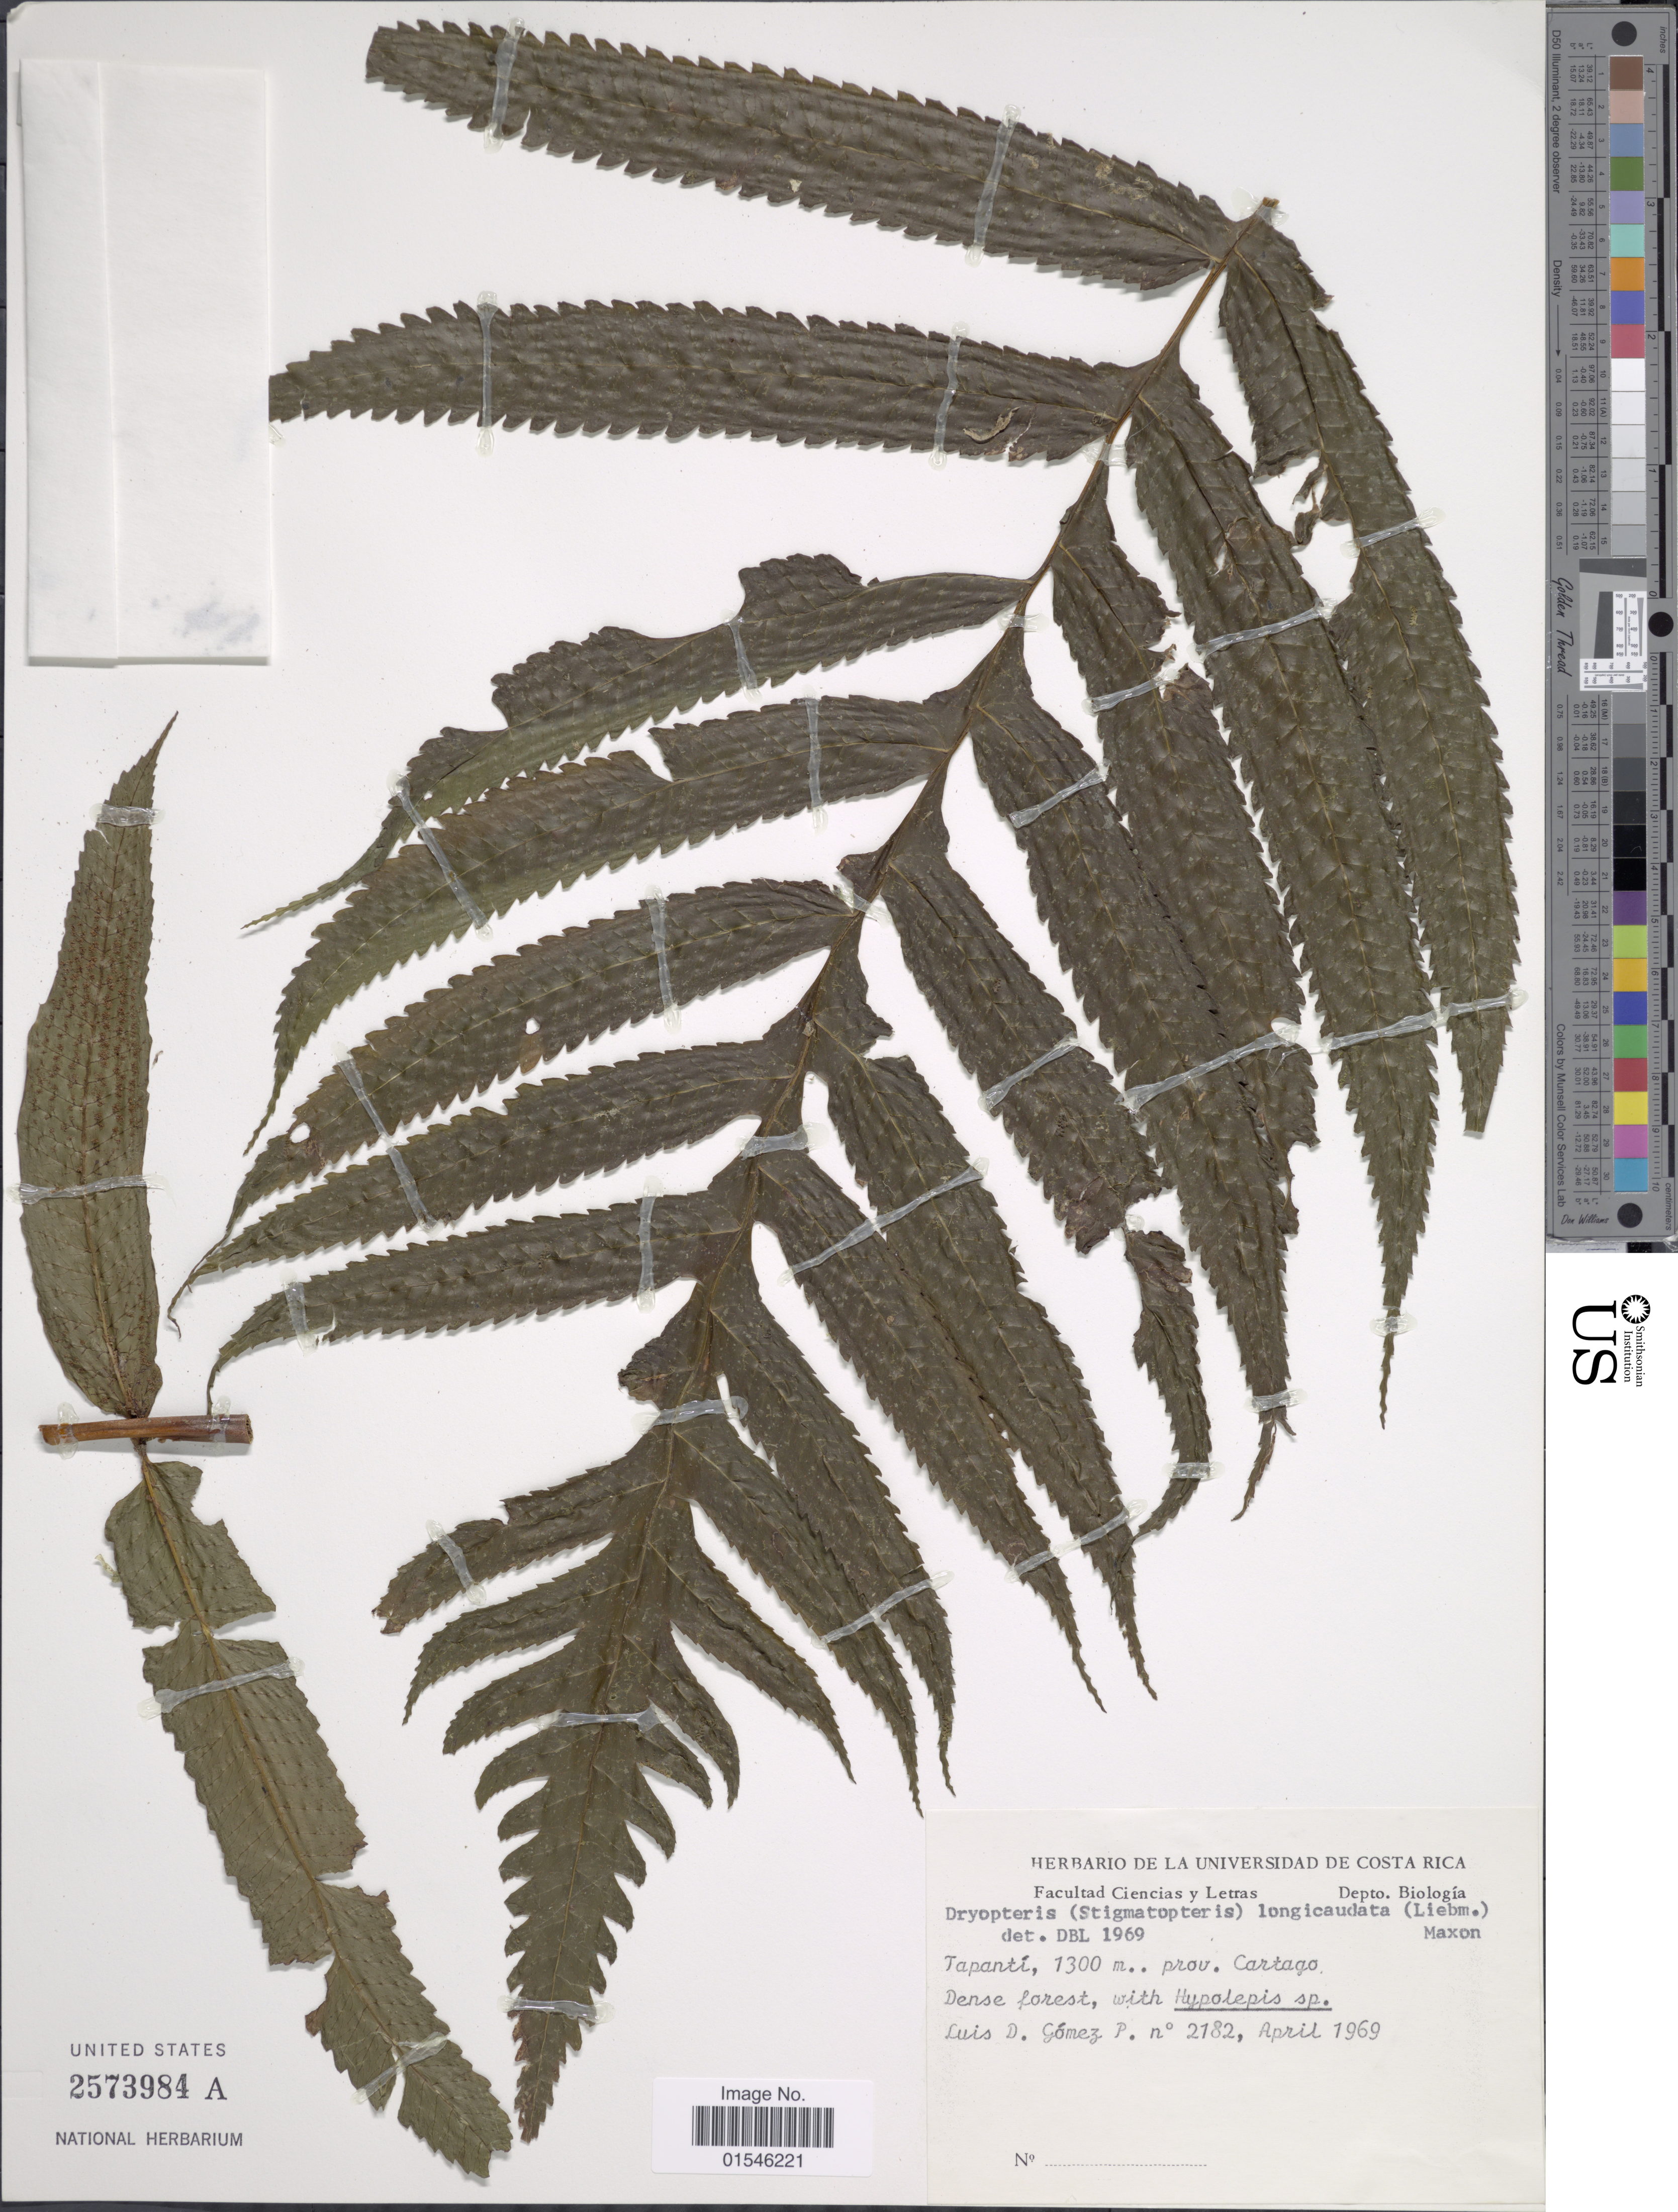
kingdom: Plantae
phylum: Tracheophyta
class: Polypodiopsida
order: Polypodiales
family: Dryopteridaceae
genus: Stigmatopteris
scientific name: Stigmatopteris longicaudata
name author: (Leibm.) C. Chr.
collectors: L. D. Gómez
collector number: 2182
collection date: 1969-04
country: Costa Rica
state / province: Cartago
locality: Tapantí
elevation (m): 1300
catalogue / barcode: US 2573984A